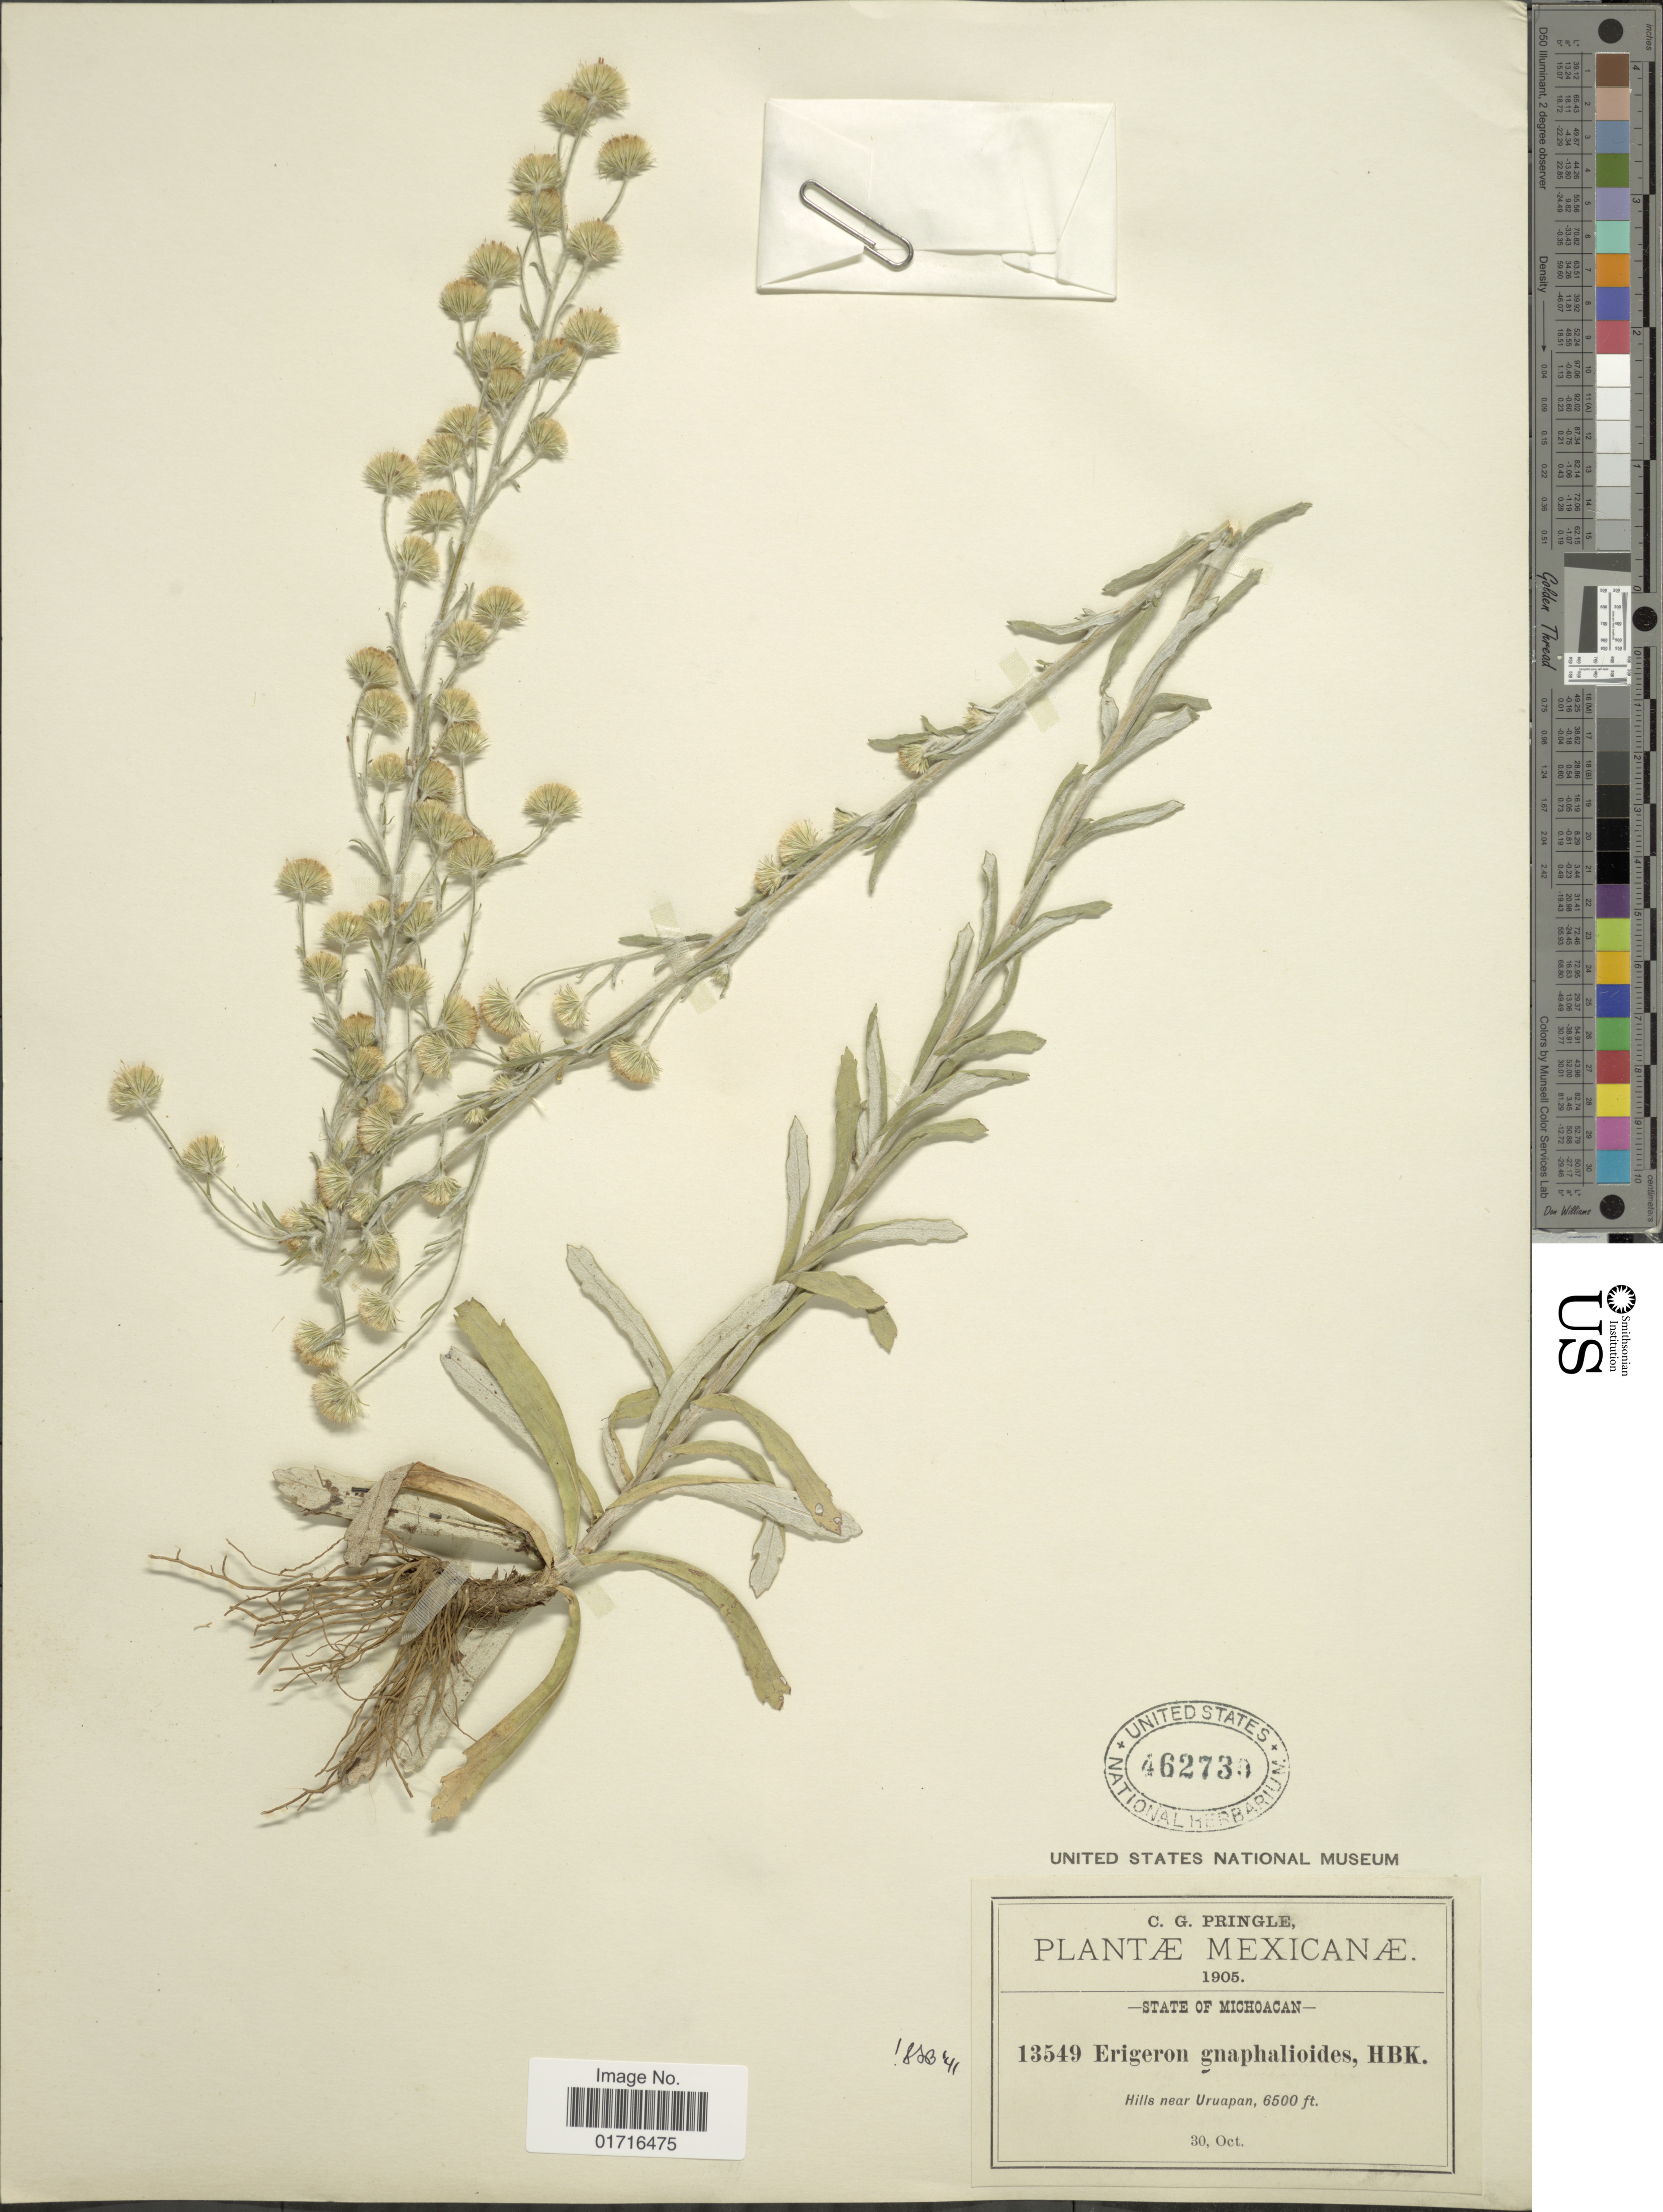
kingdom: Plantae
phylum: Tracheophyta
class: Magnoliopsida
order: Asterales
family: Asteraceae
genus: Conyza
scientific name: Conyza confusa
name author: Cronq.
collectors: C. G. Pringle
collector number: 13549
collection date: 1905-10-30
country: Mexico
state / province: Michoacán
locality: Hills near Uruapan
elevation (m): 1981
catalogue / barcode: US 462730